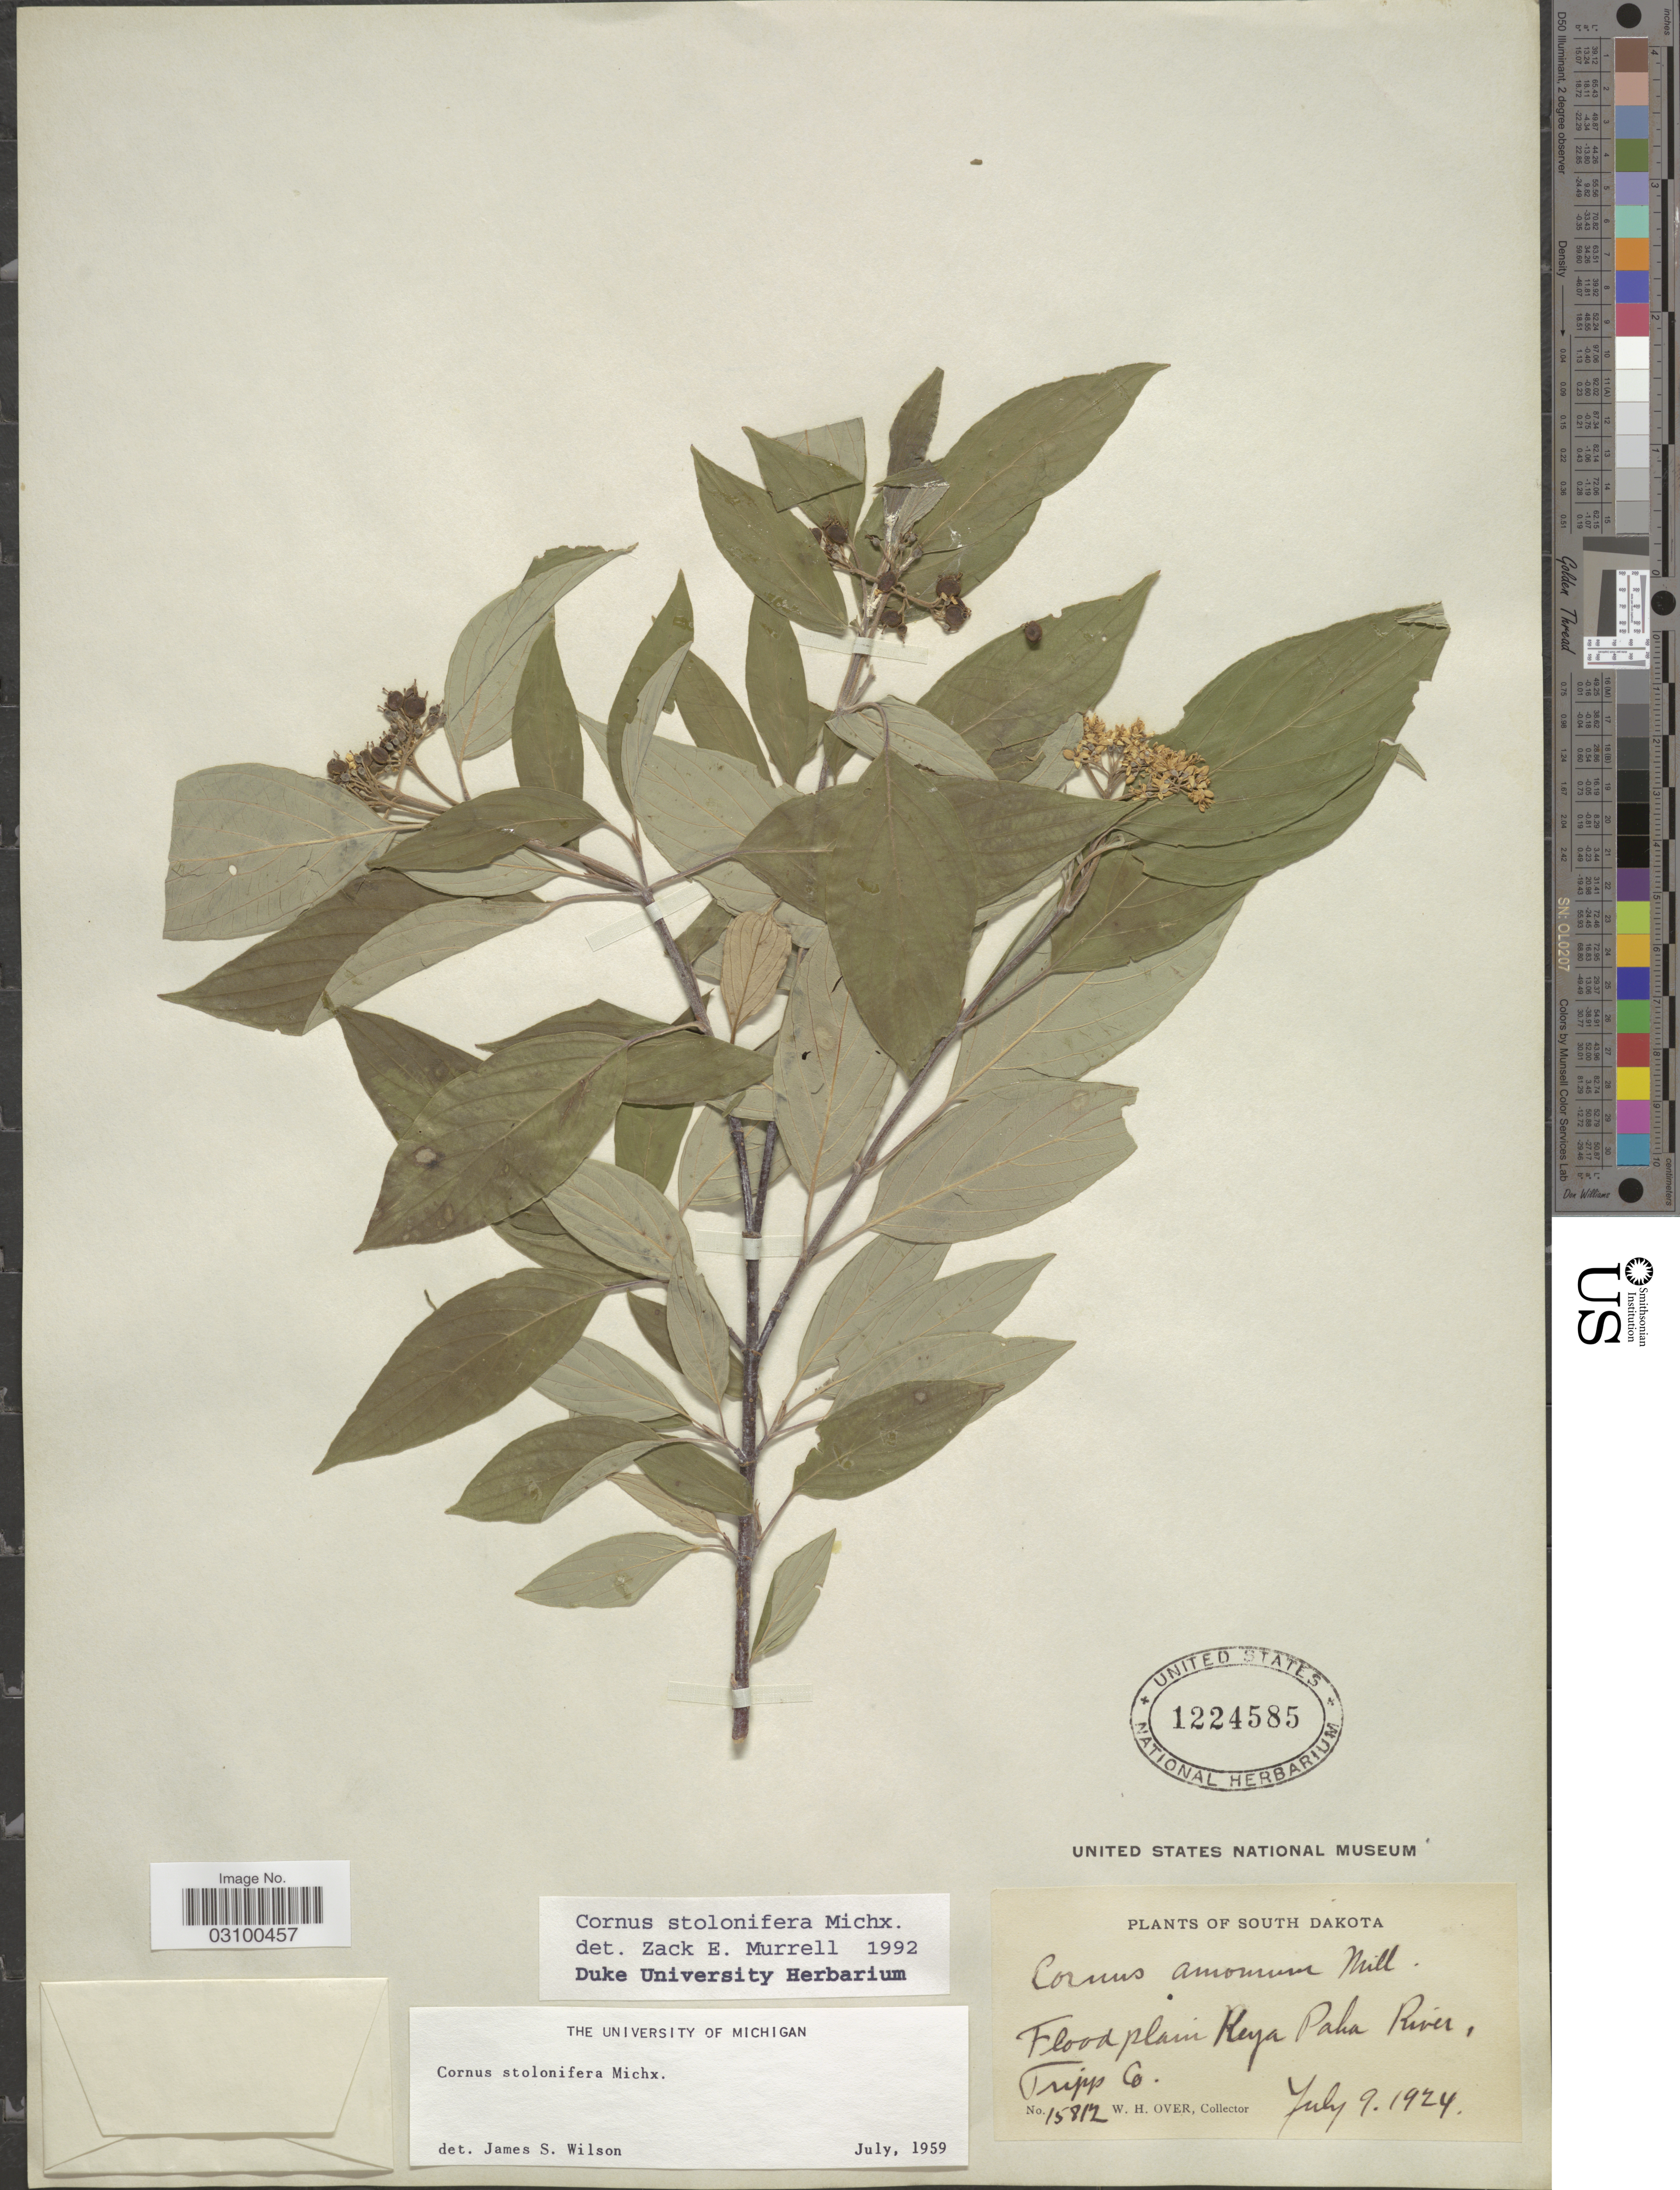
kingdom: Plantae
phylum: Tracheophyta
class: Magnoliopsida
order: Cornales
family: Cornaceae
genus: Cornus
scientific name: Cornus sericea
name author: L.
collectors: W. Over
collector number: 15812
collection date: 1924-07-09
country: United States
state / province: South Dakota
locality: Flood plain Keya Paka River, Tripp Co.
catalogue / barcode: US 1224585